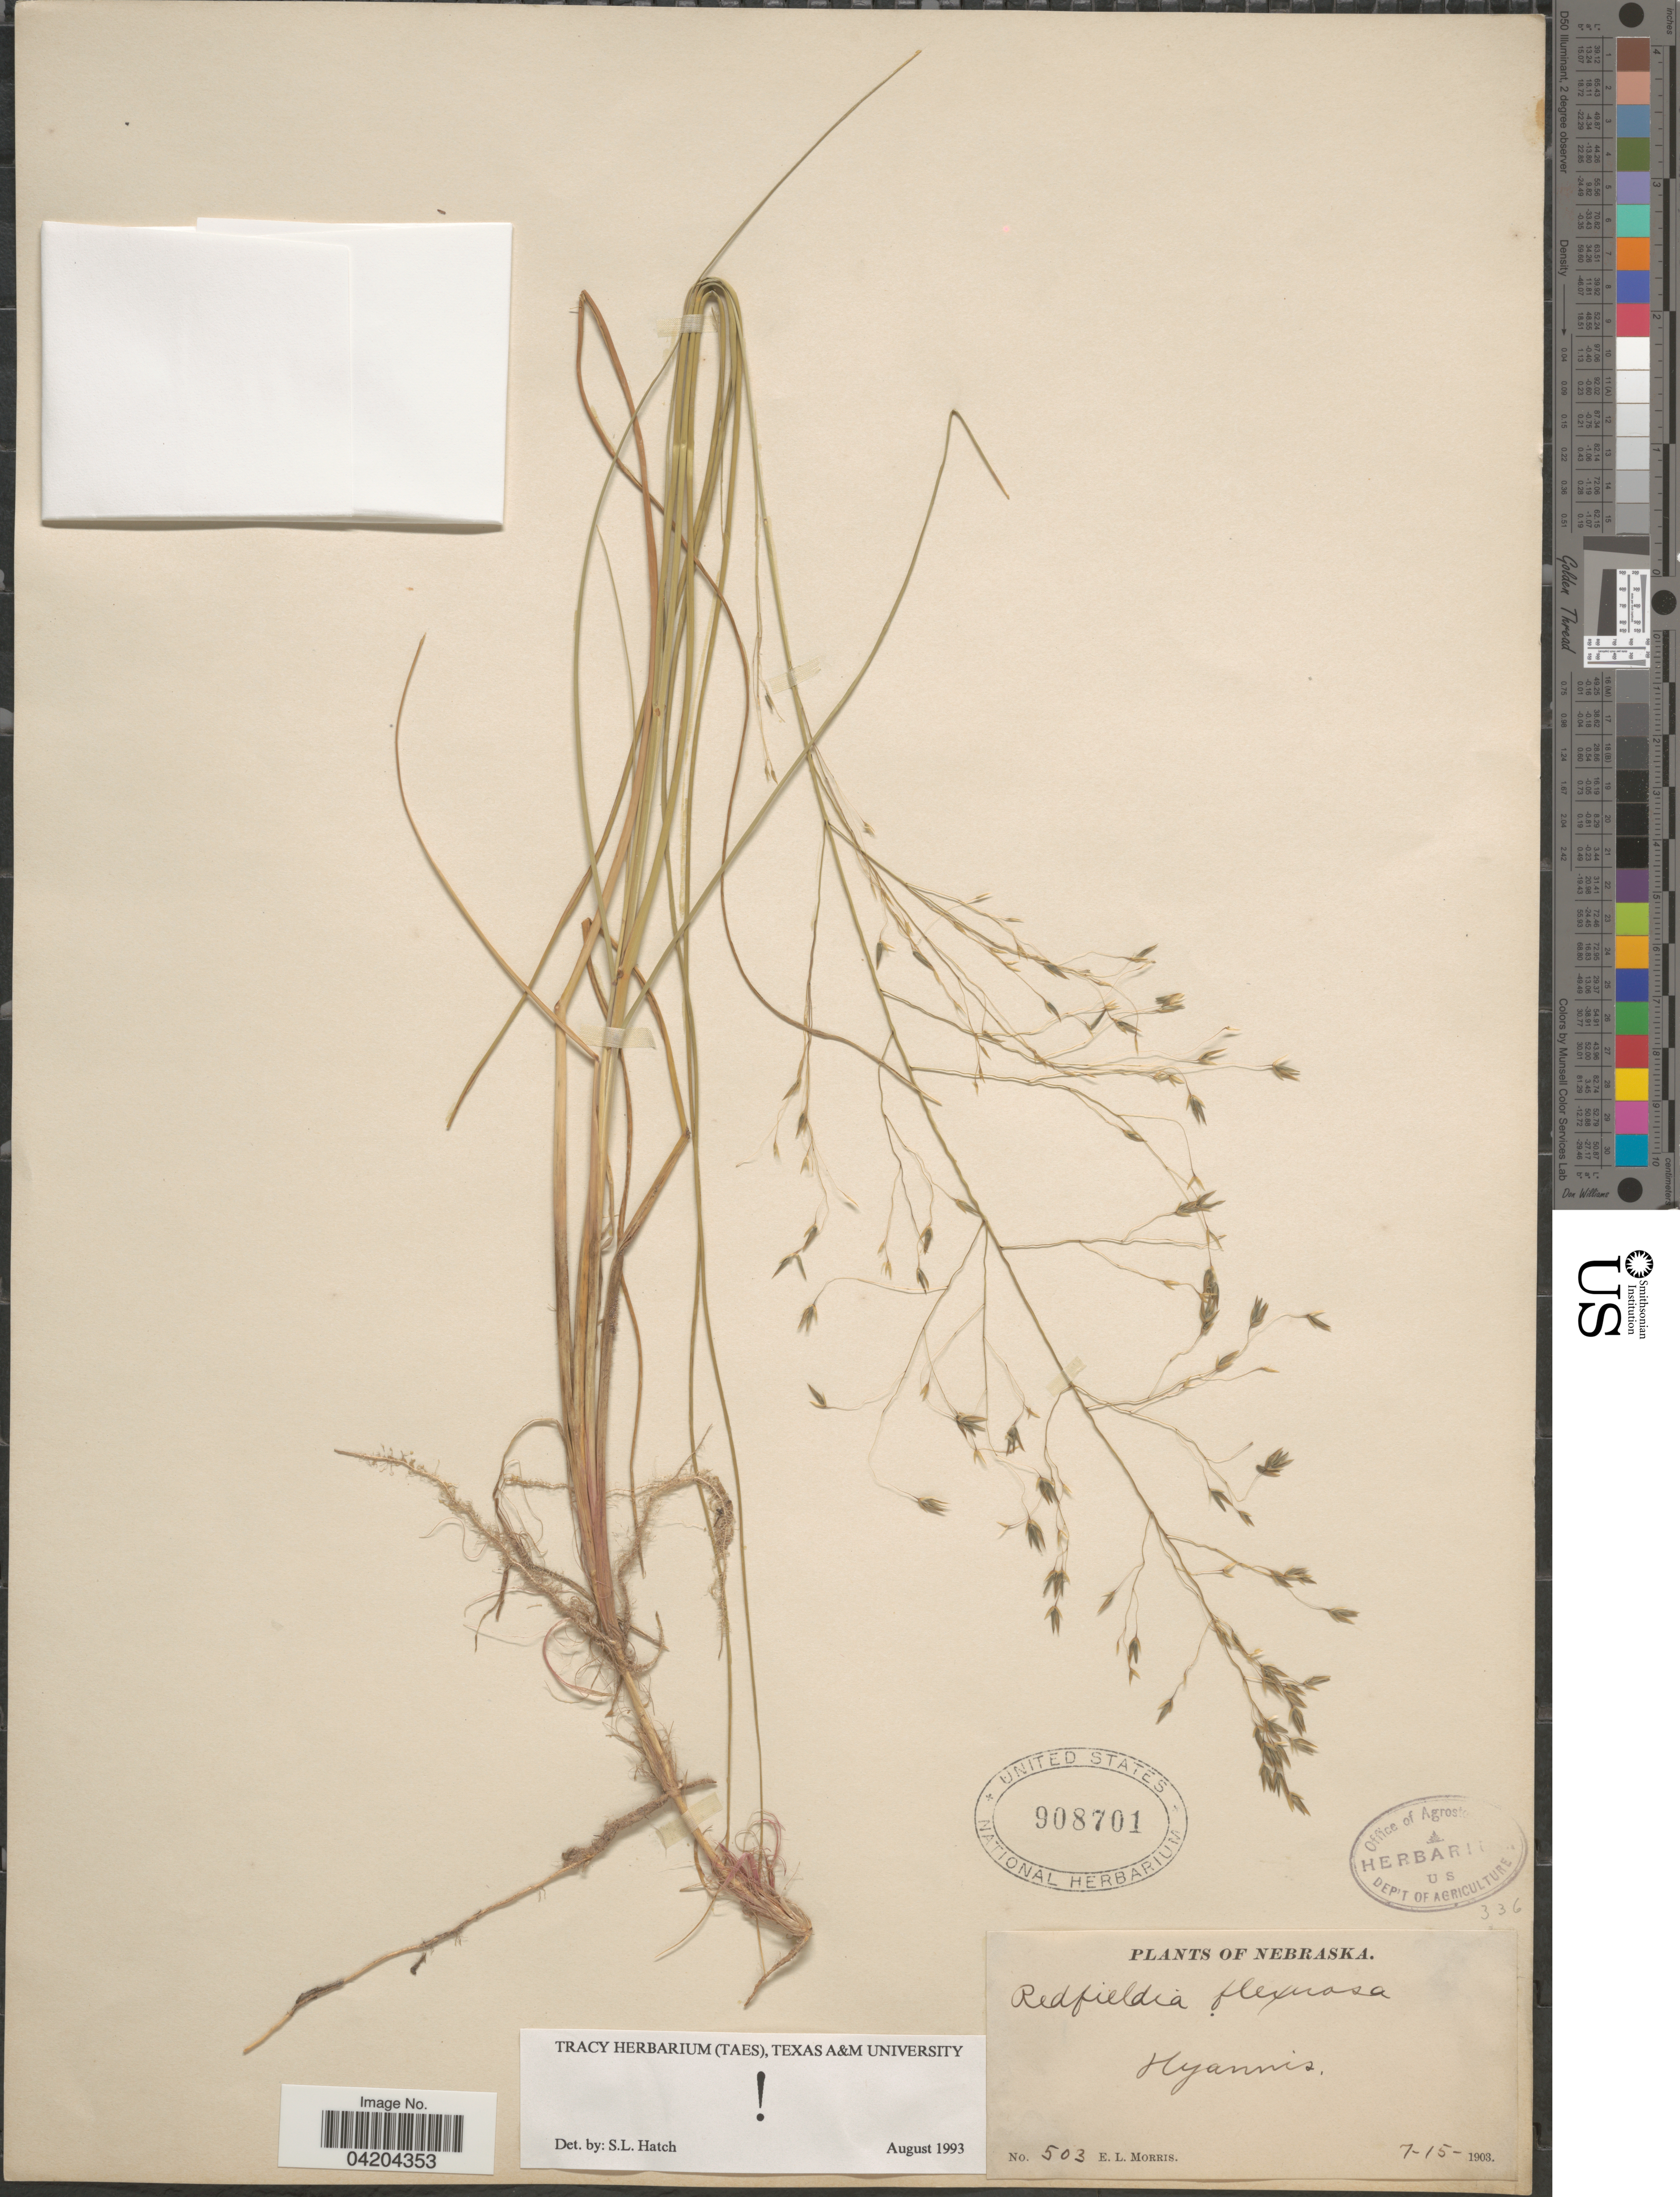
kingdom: Plantae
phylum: Tracheophyta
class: Liliopsida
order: Poales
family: Poaceae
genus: Muhlenbergia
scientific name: Muhlenbergia multiflora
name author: Columbus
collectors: E. Morris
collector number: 503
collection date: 1903-07-15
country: United States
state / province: Nebraska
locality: Hyannis.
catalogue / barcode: US 908701